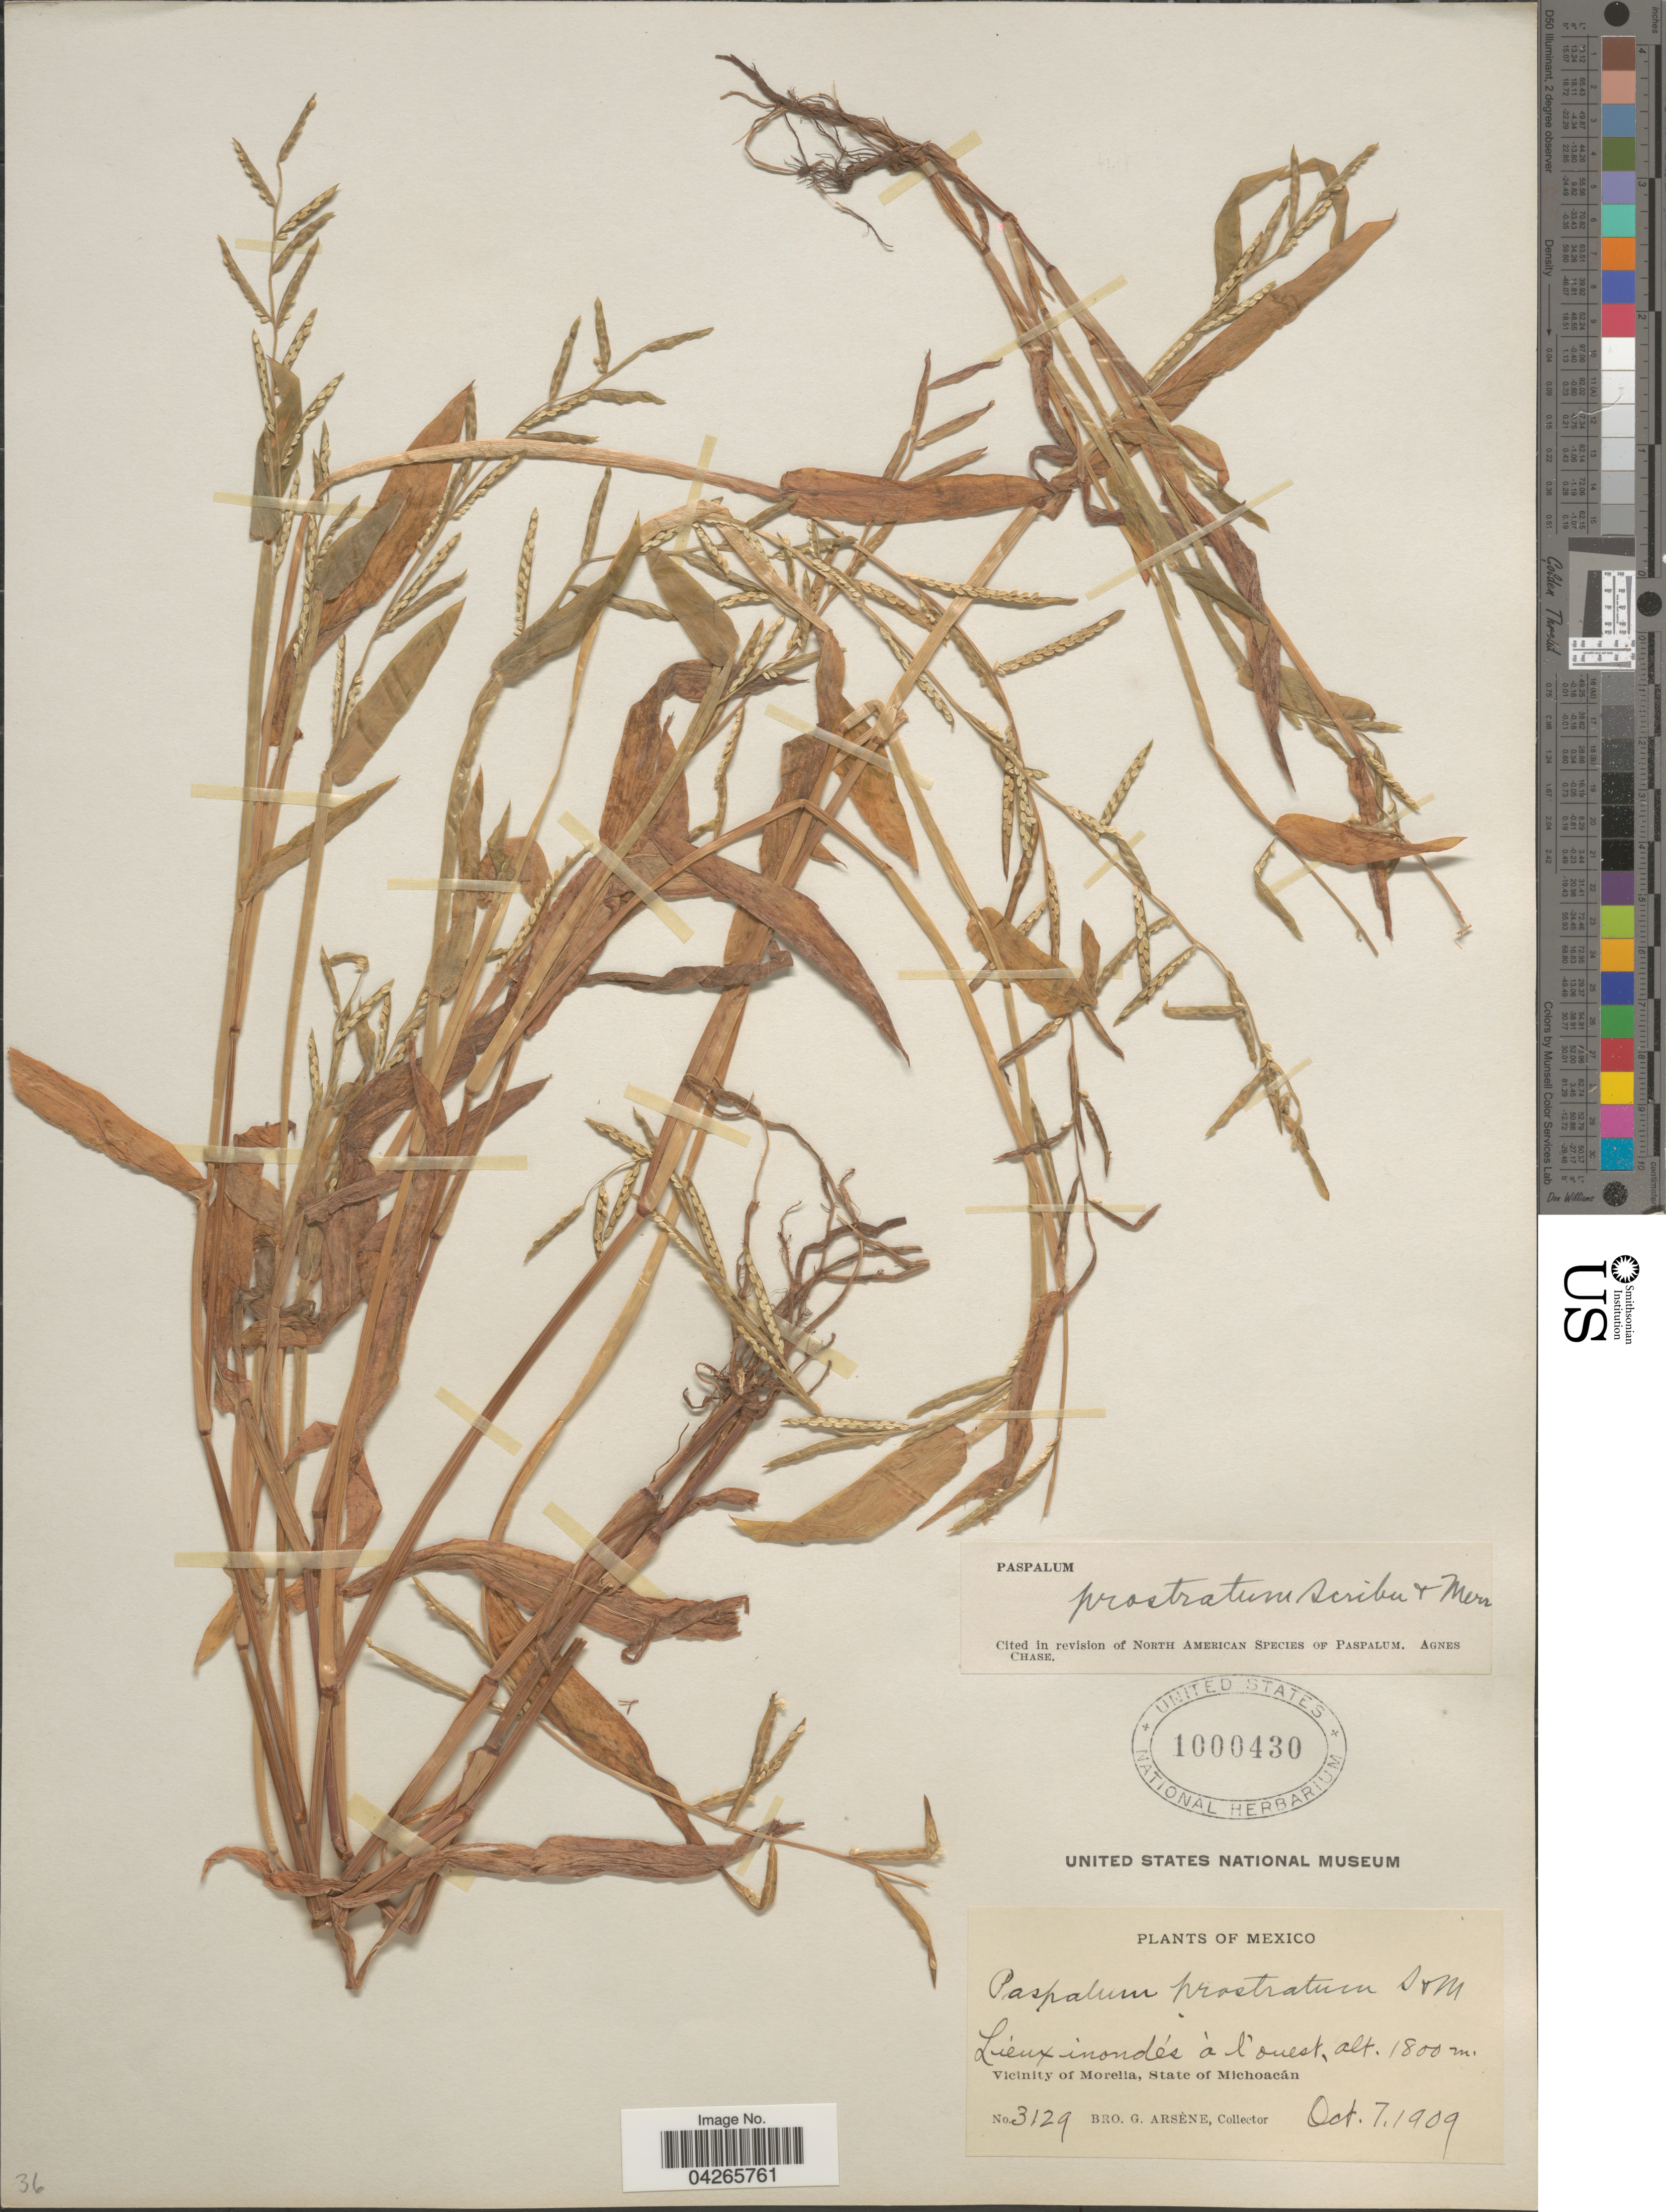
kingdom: Plantae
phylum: Tracheophyta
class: Liliopsida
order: Poales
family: Poaceae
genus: Paspalum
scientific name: Paspalum prostratum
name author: Scribn. & Merr.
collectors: Bro. G. Arsène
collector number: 3129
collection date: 1909-10-07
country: Mexico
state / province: Michoacán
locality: Lieux inondés à l'ouest. Vicinity of Morelia.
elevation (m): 1800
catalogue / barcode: US 1000430